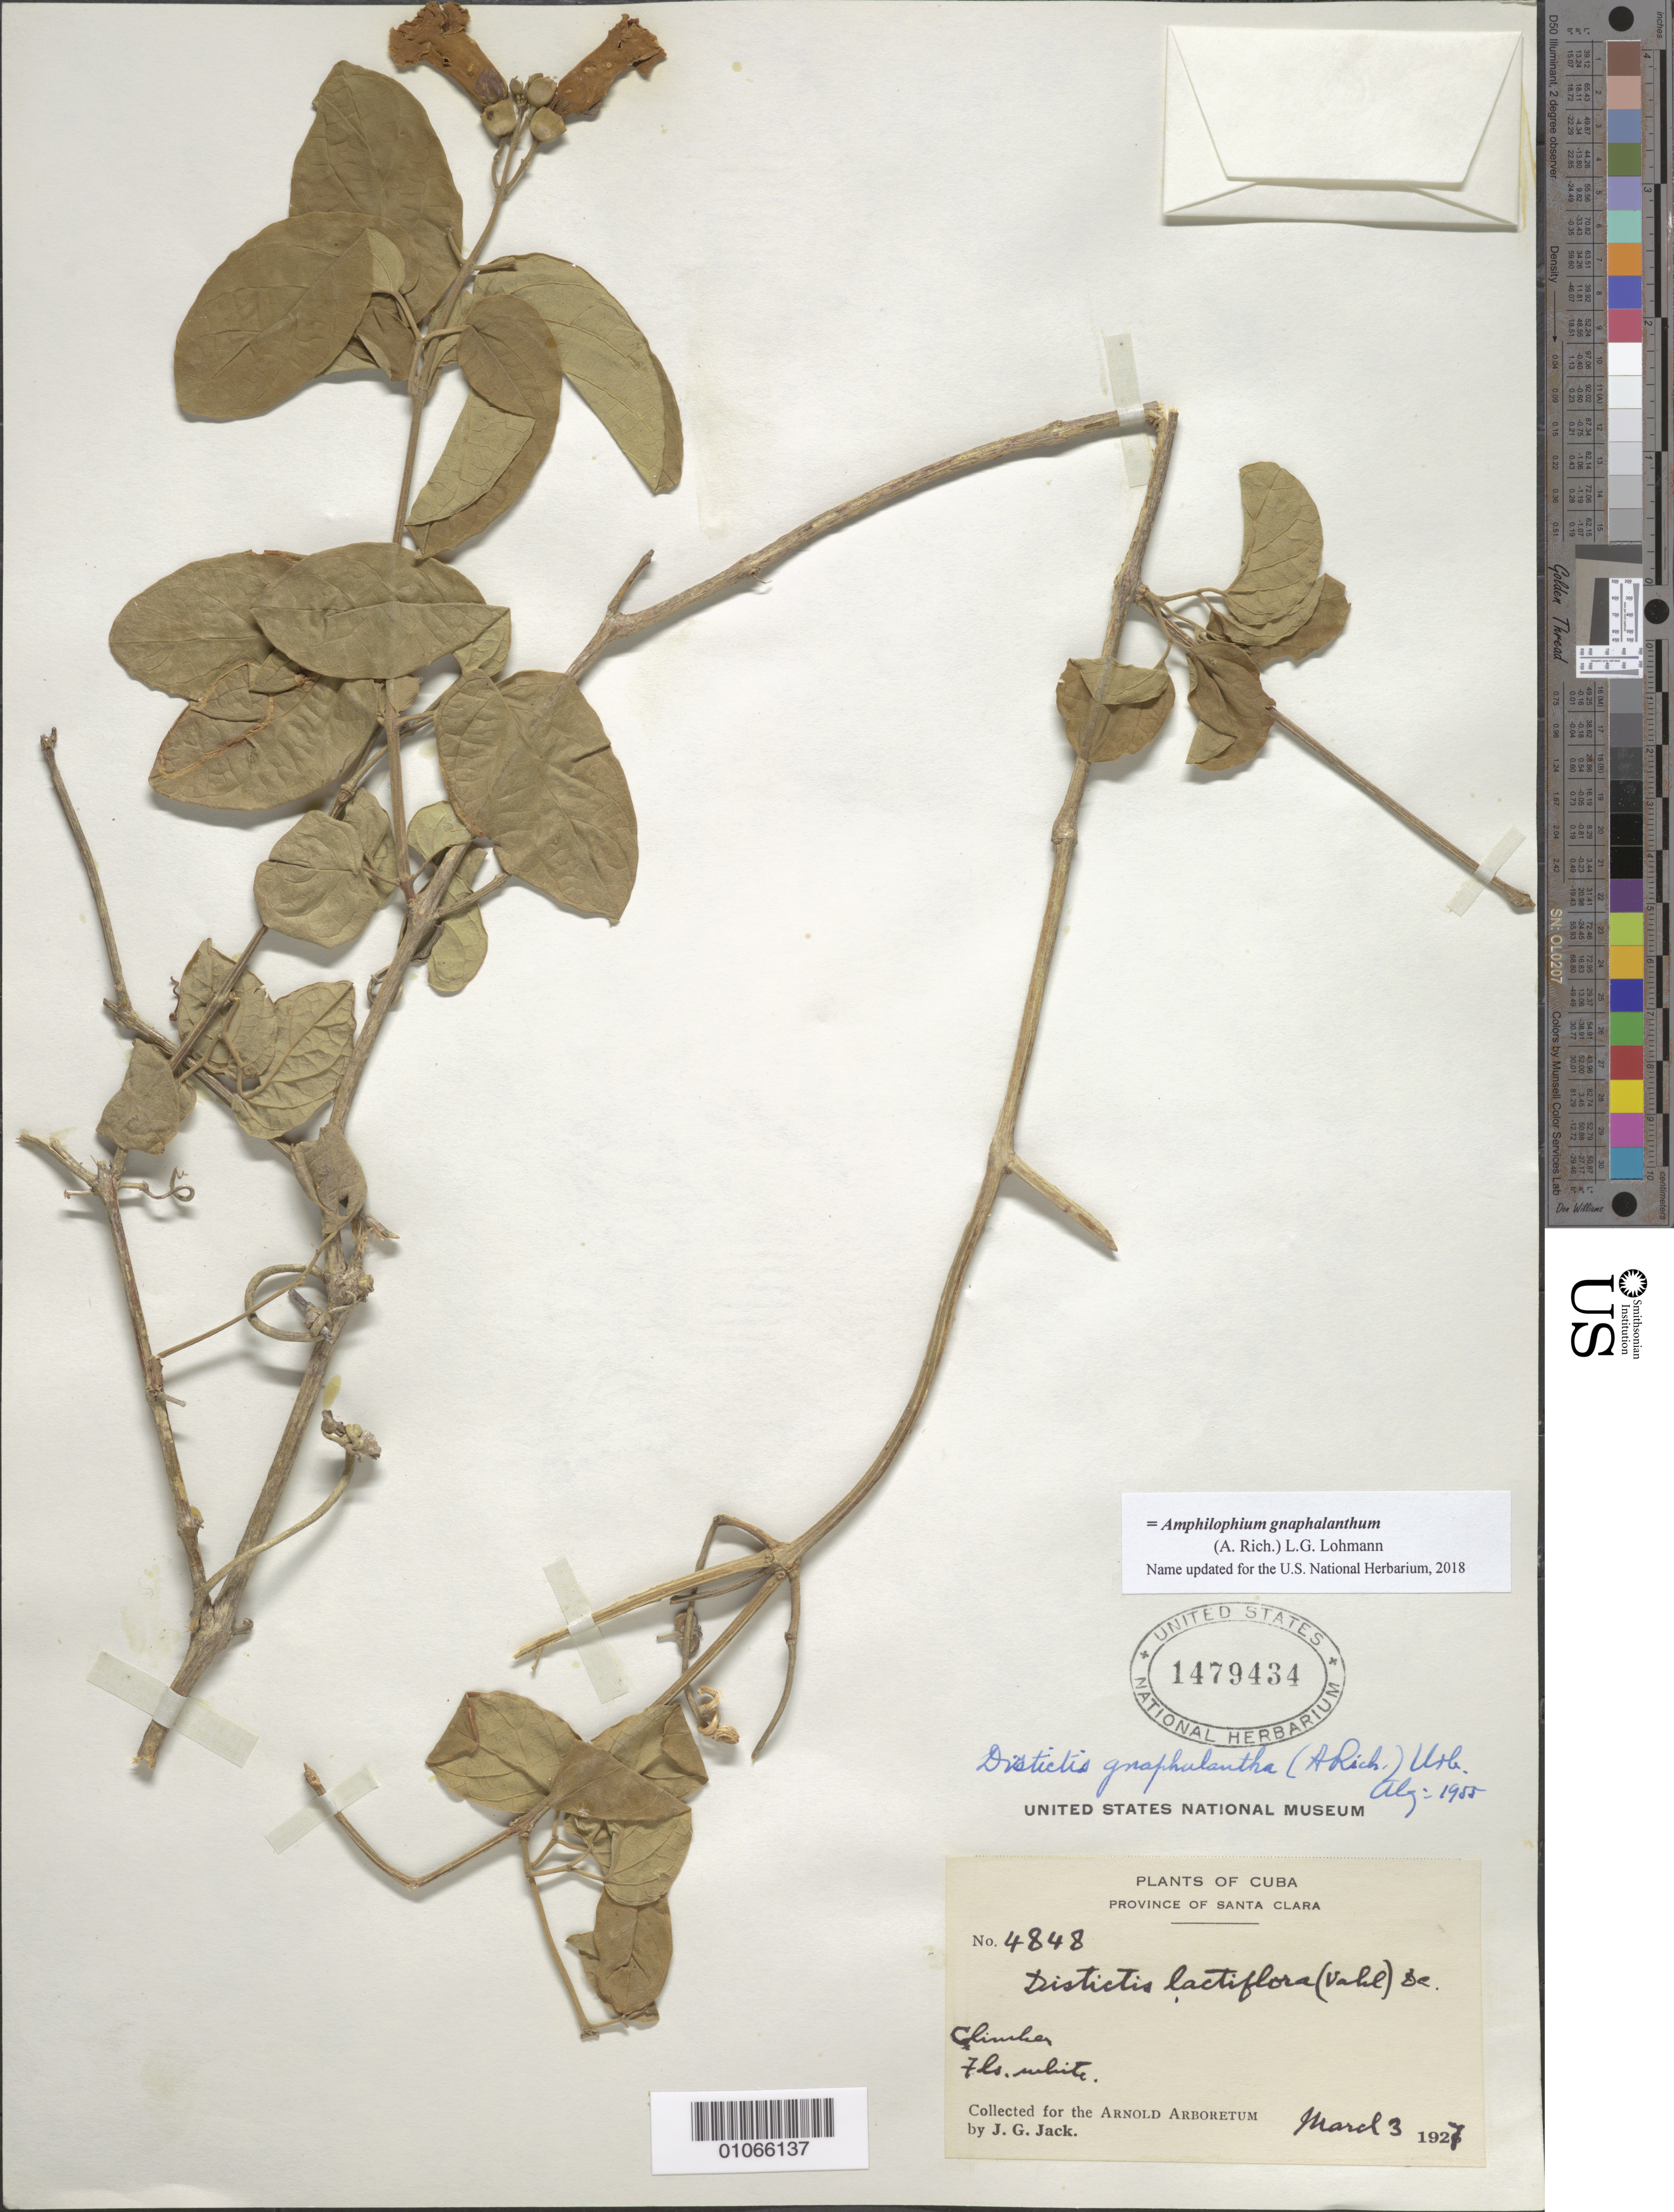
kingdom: Plantae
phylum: Tracheophyta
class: Magnoliopsida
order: Lamiales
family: Bignoniaceae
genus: Amphilophium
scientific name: Amphilophium gnaphalanthum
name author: (A. Rich.) L.G. Lohmann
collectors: J. G. Jack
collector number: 4848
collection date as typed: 03 Mar 1927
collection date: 1927-03-03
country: Cuba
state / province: Villa Clara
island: Cuba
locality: Santa Clara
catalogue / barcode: US 1479434